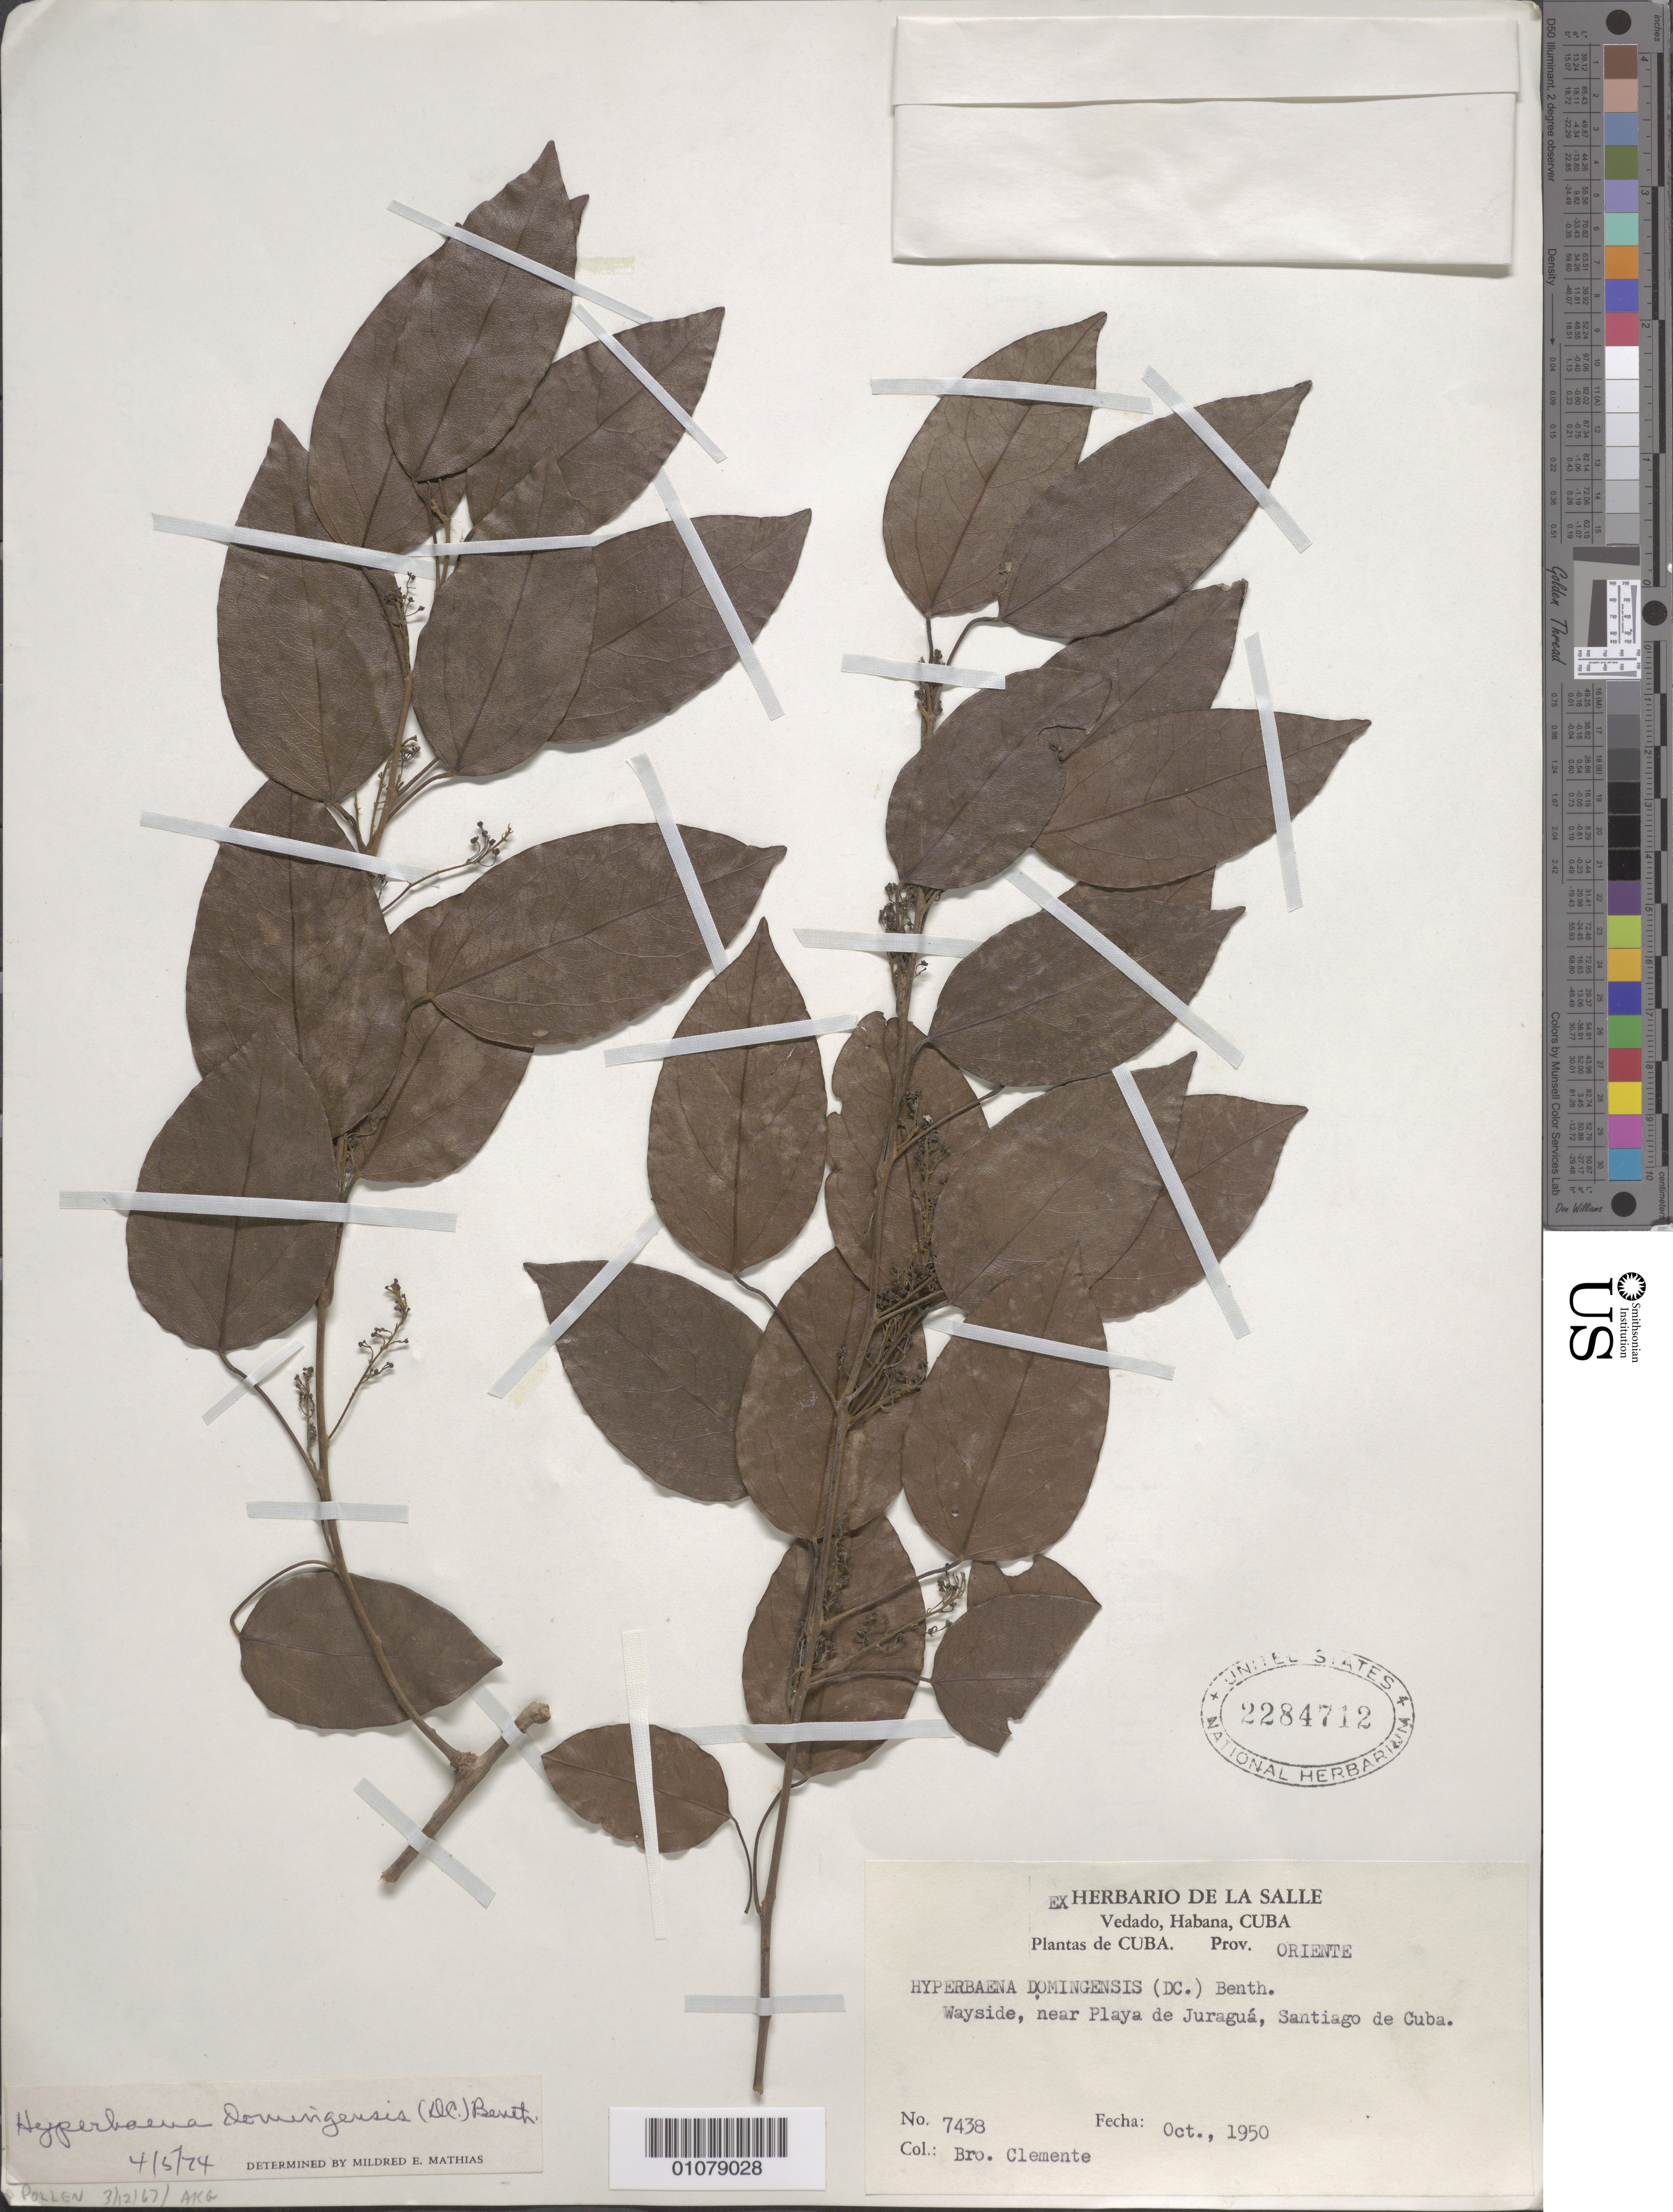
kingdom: Plantae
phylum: Tracheophyta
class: Magnoliopsida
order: Ranunculales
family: Menispermaceae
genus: Hyperbaena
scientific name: Hyperbaena domingensis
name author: (DC.) Benth.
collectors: Bro. Clemente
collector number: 7438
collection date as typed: Oct 1950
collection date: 1950-10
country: Cuba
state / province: Santiago de Cuba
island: Cuba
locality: Prov Oriente Wayside, near Playa de Juragua, Santiago de Cuba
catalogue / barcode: US 2284712